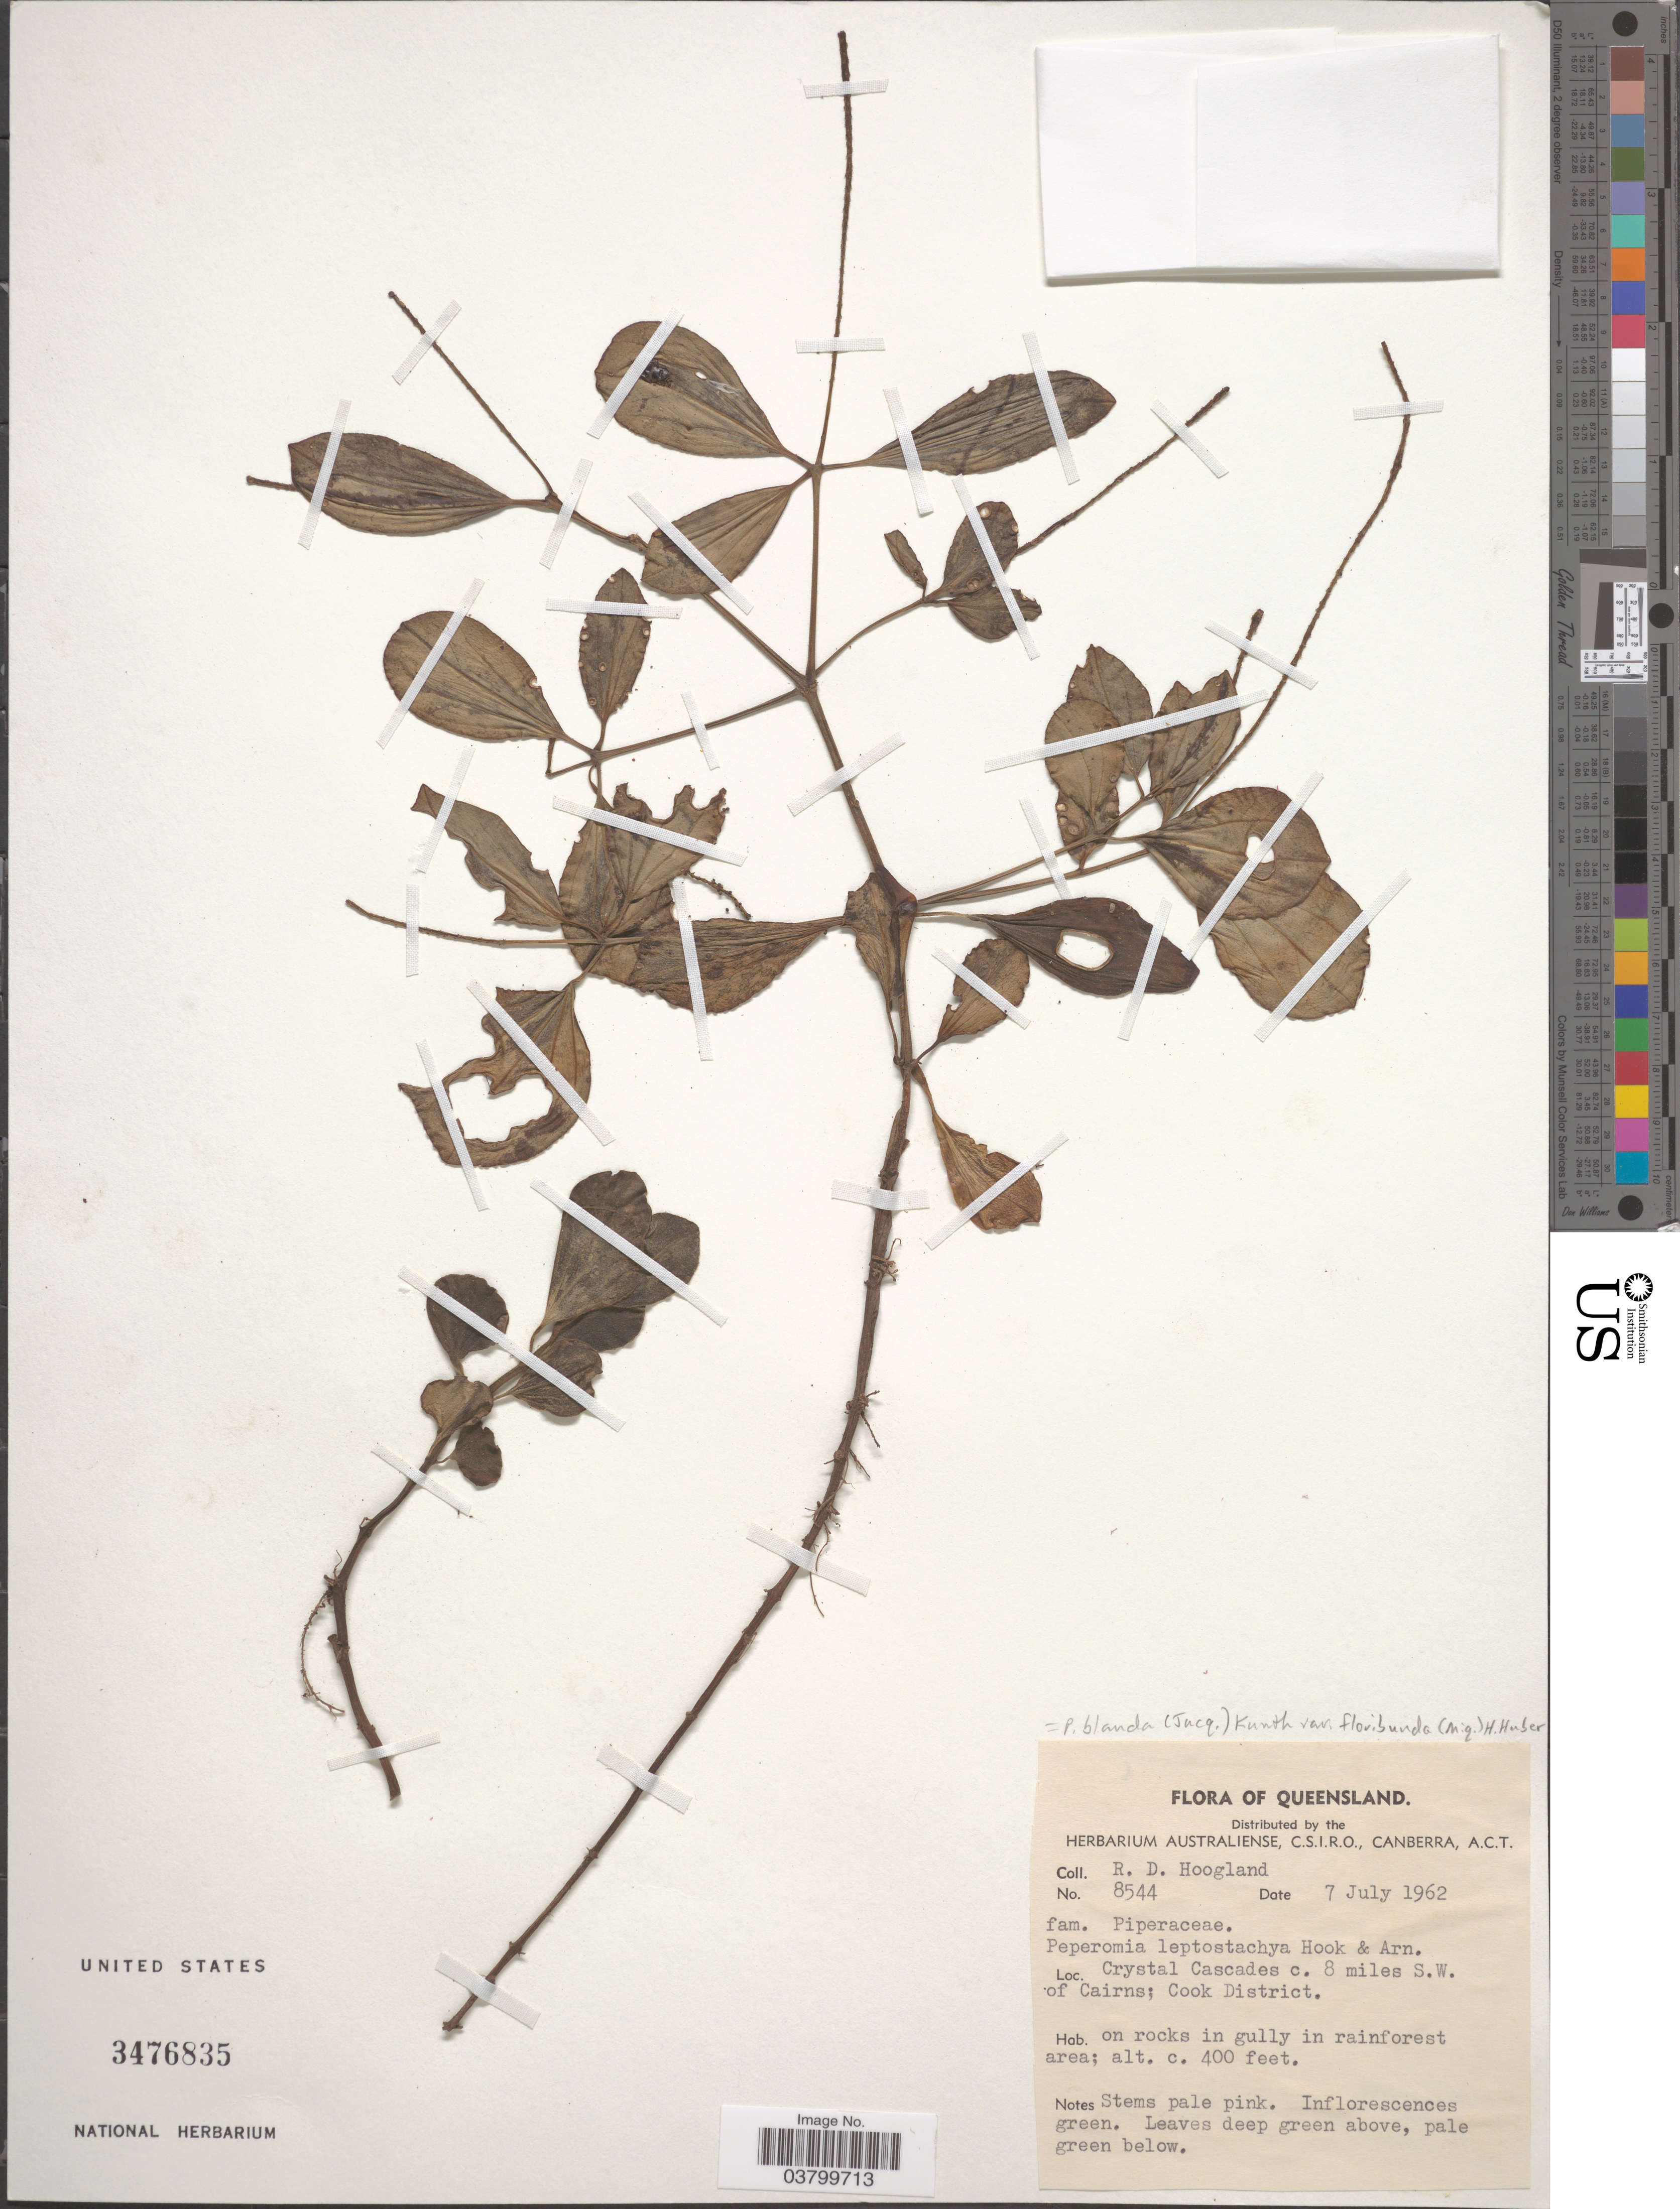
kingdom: Plantae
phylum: Tracheophyta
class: Magnoliopsida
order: Piperales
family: Piperaceae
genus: Peperomia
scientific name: Peperomia blanda var. floribunda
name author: (Miq.) H. Huber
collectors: R. D. Hoogland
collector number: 8544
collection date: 1962-07-07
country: Australia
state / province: Queensland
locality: Crystal Cascades c. 8 miles S. W. of Cairns; Cook District.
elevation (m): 122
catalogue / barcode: US 3476835